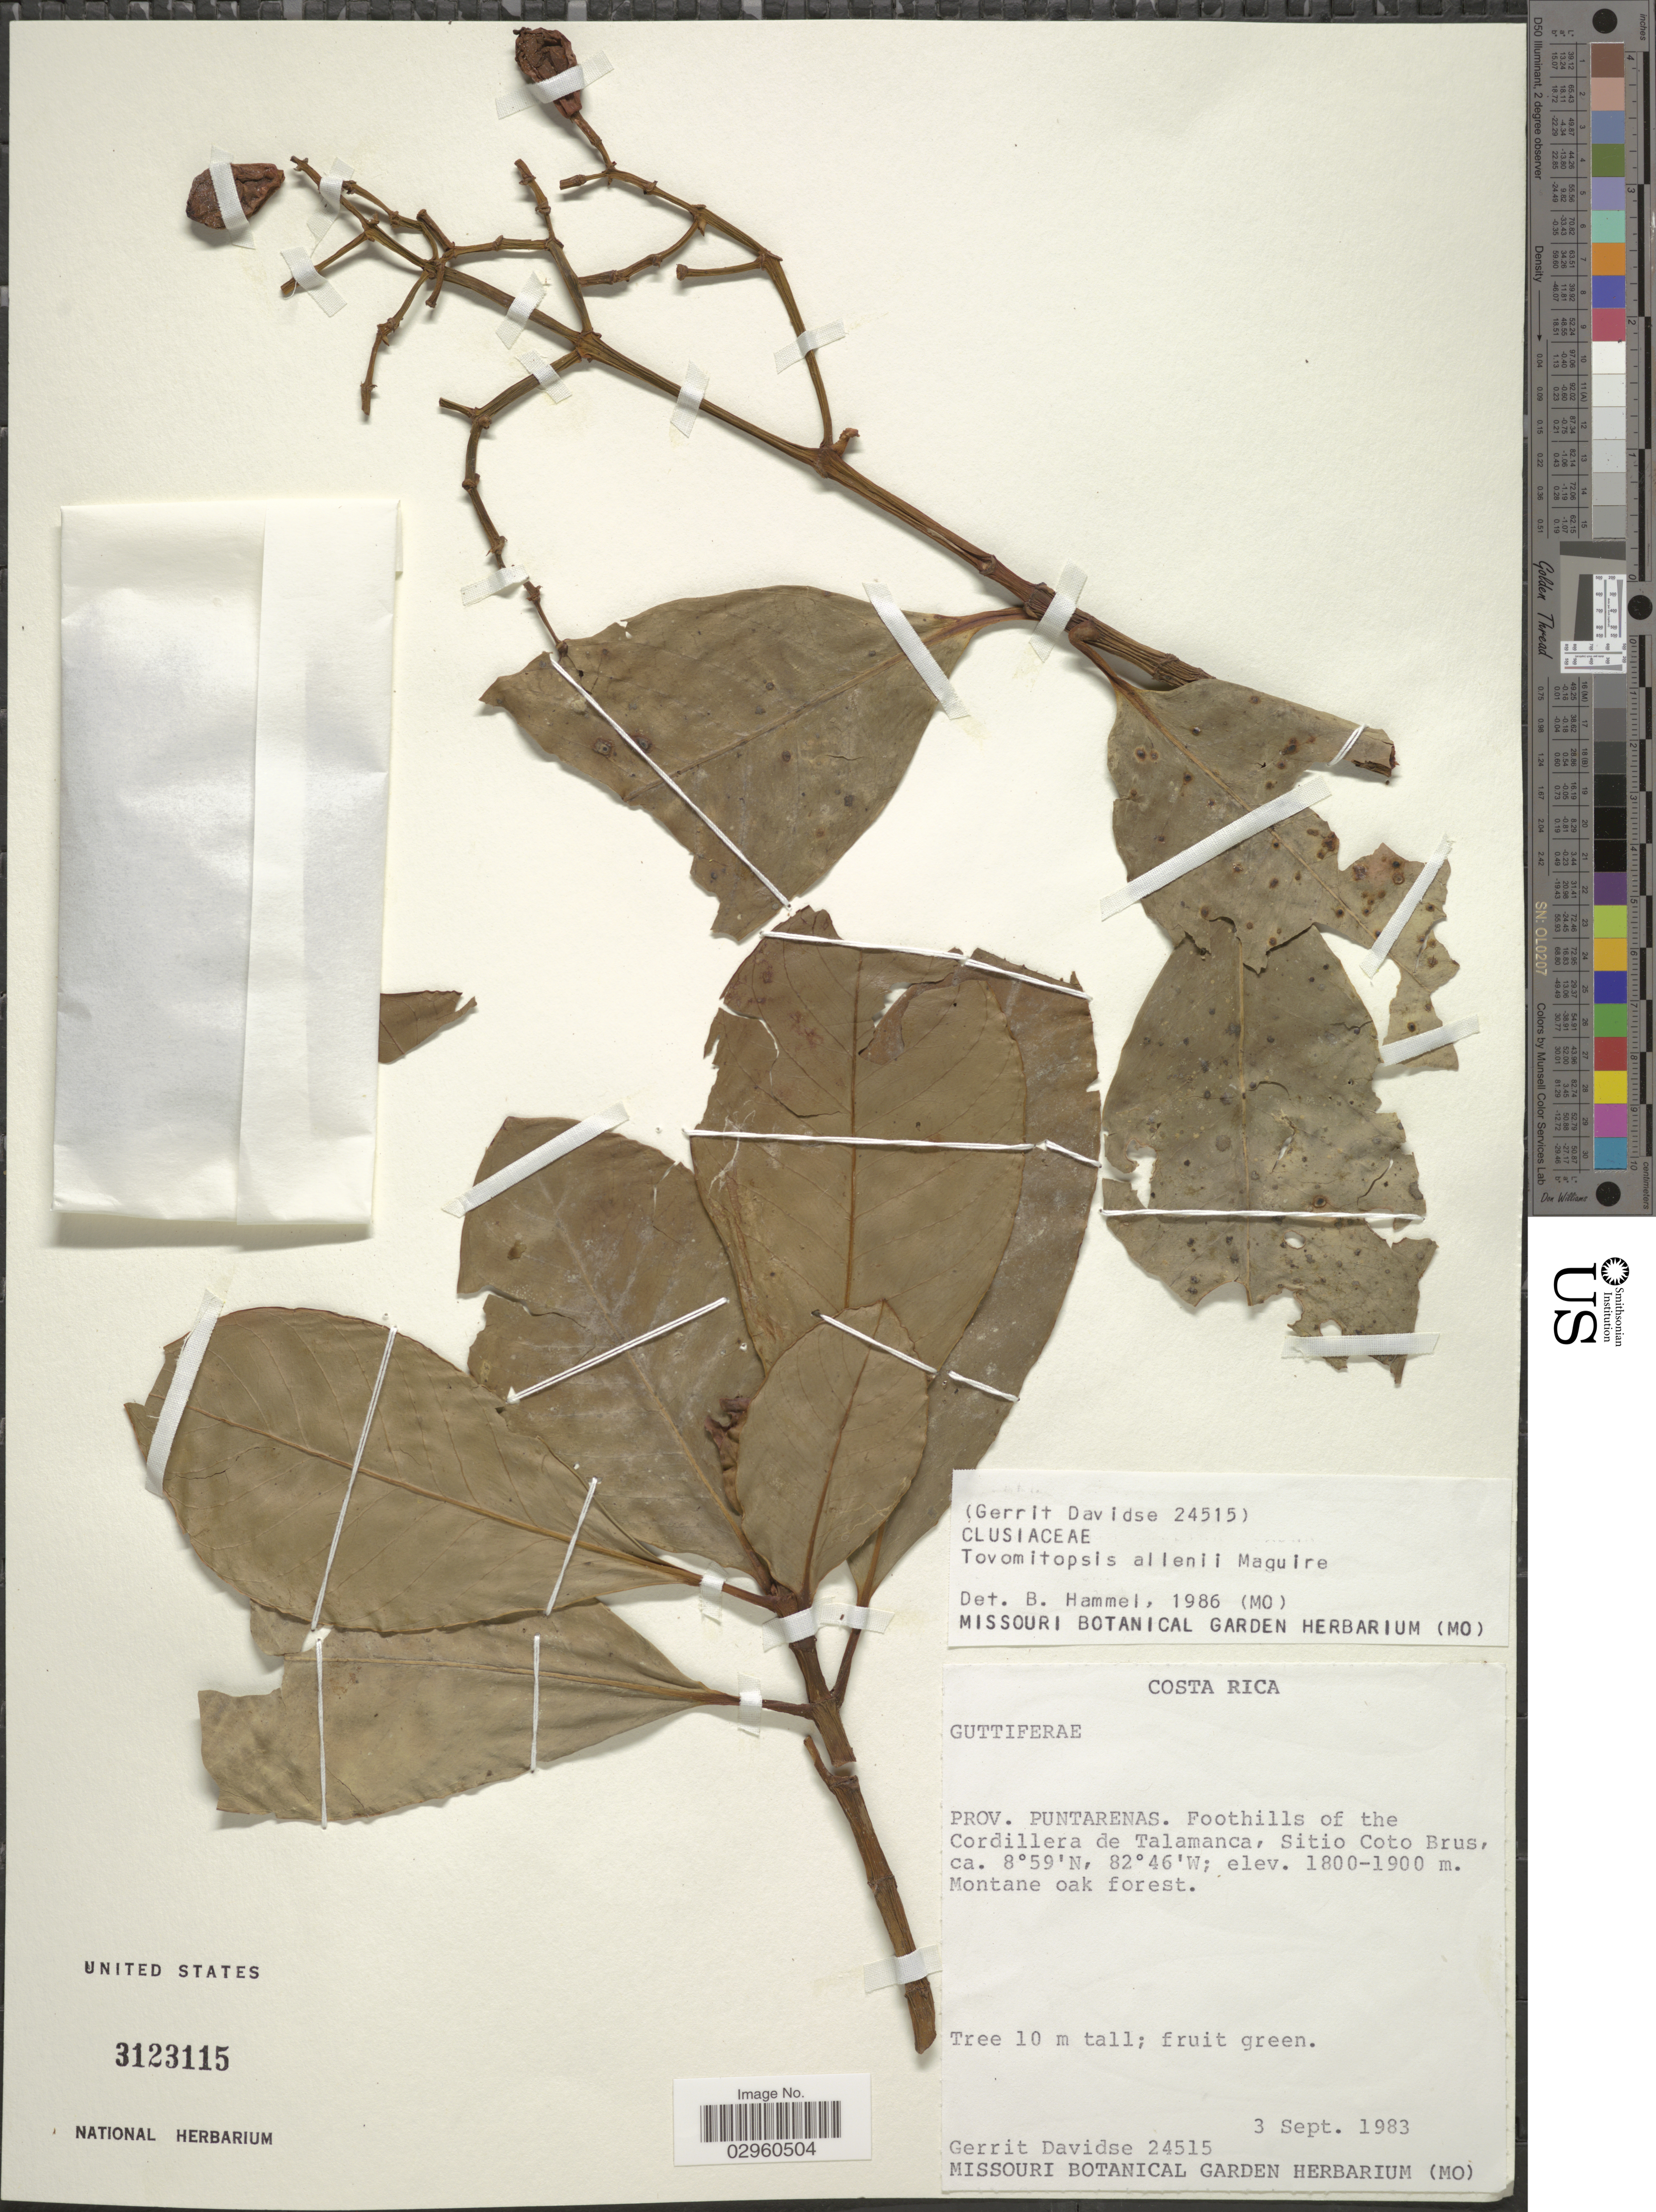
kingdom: Plantae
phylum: Tracheophyta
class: Magnoliopsida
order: Malpighiales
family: Clusiaceae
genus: Chrysochlamys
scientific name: Chrysochlamys allenii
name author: (Maguire) Hammel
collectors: G. Davidse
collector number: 24515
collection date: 1983-09-03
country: Costa Rica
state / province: Puntarenas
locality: Prov. Puntarenas. Foothills of the Cordillera de Talamanca, Sitio Coto Brus.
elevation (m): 1800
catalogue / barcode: US 3123115